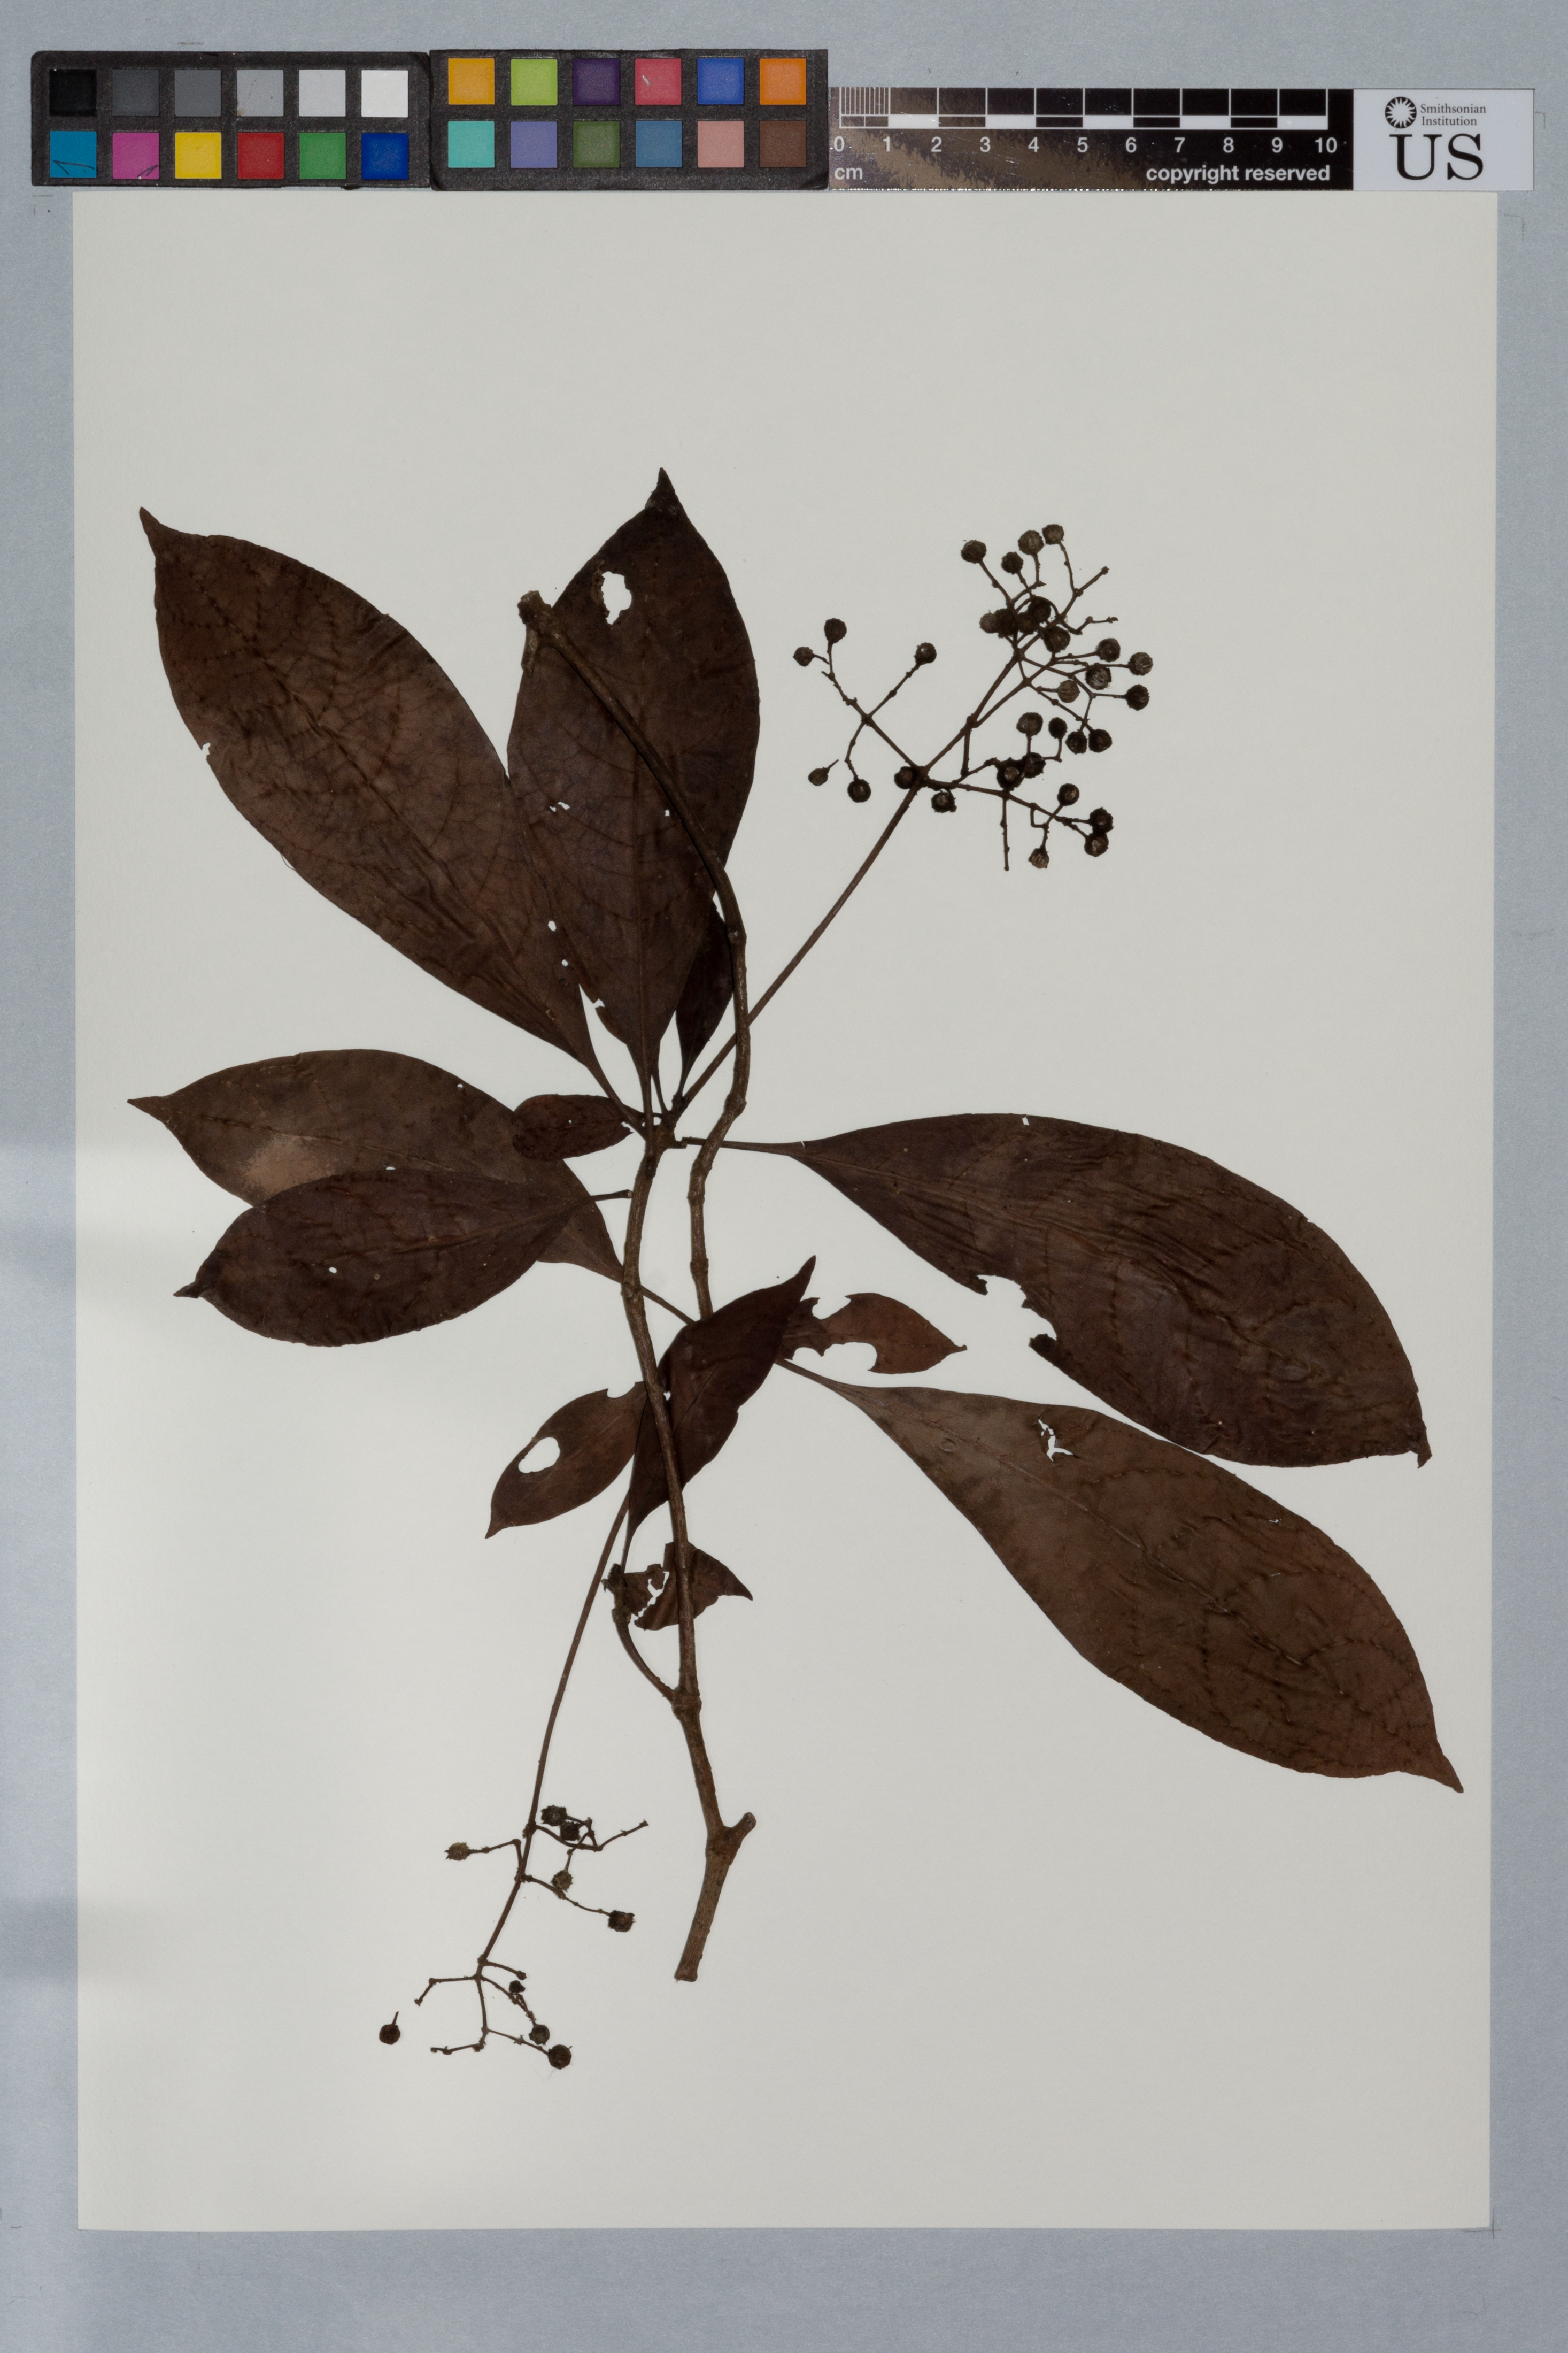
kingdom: Plantae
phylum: Tracheophyta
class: Magnoliopsida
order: Gentianales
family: Rubiaceae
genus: Psychotria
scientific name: Psychotria mapourioides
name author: DC.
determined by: Taylor, Charlotte M.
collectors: T. Henkel, R. Williams, S. Fratello & L. Williams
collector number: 4145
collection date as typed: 7 November 1993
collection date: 1993-11-07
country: Guyana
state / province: Potaro-Siparuni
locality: Pakaraima Mts, Mt. Wokomung; Suruwabaru Creek, 1-2 km from juncture with Yuarba River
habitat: Creekside forest with Dicymbe altsonii and Mora gonggrijpii; sandbar and epipetric vegetation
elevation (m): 675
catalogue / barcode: US 3340076